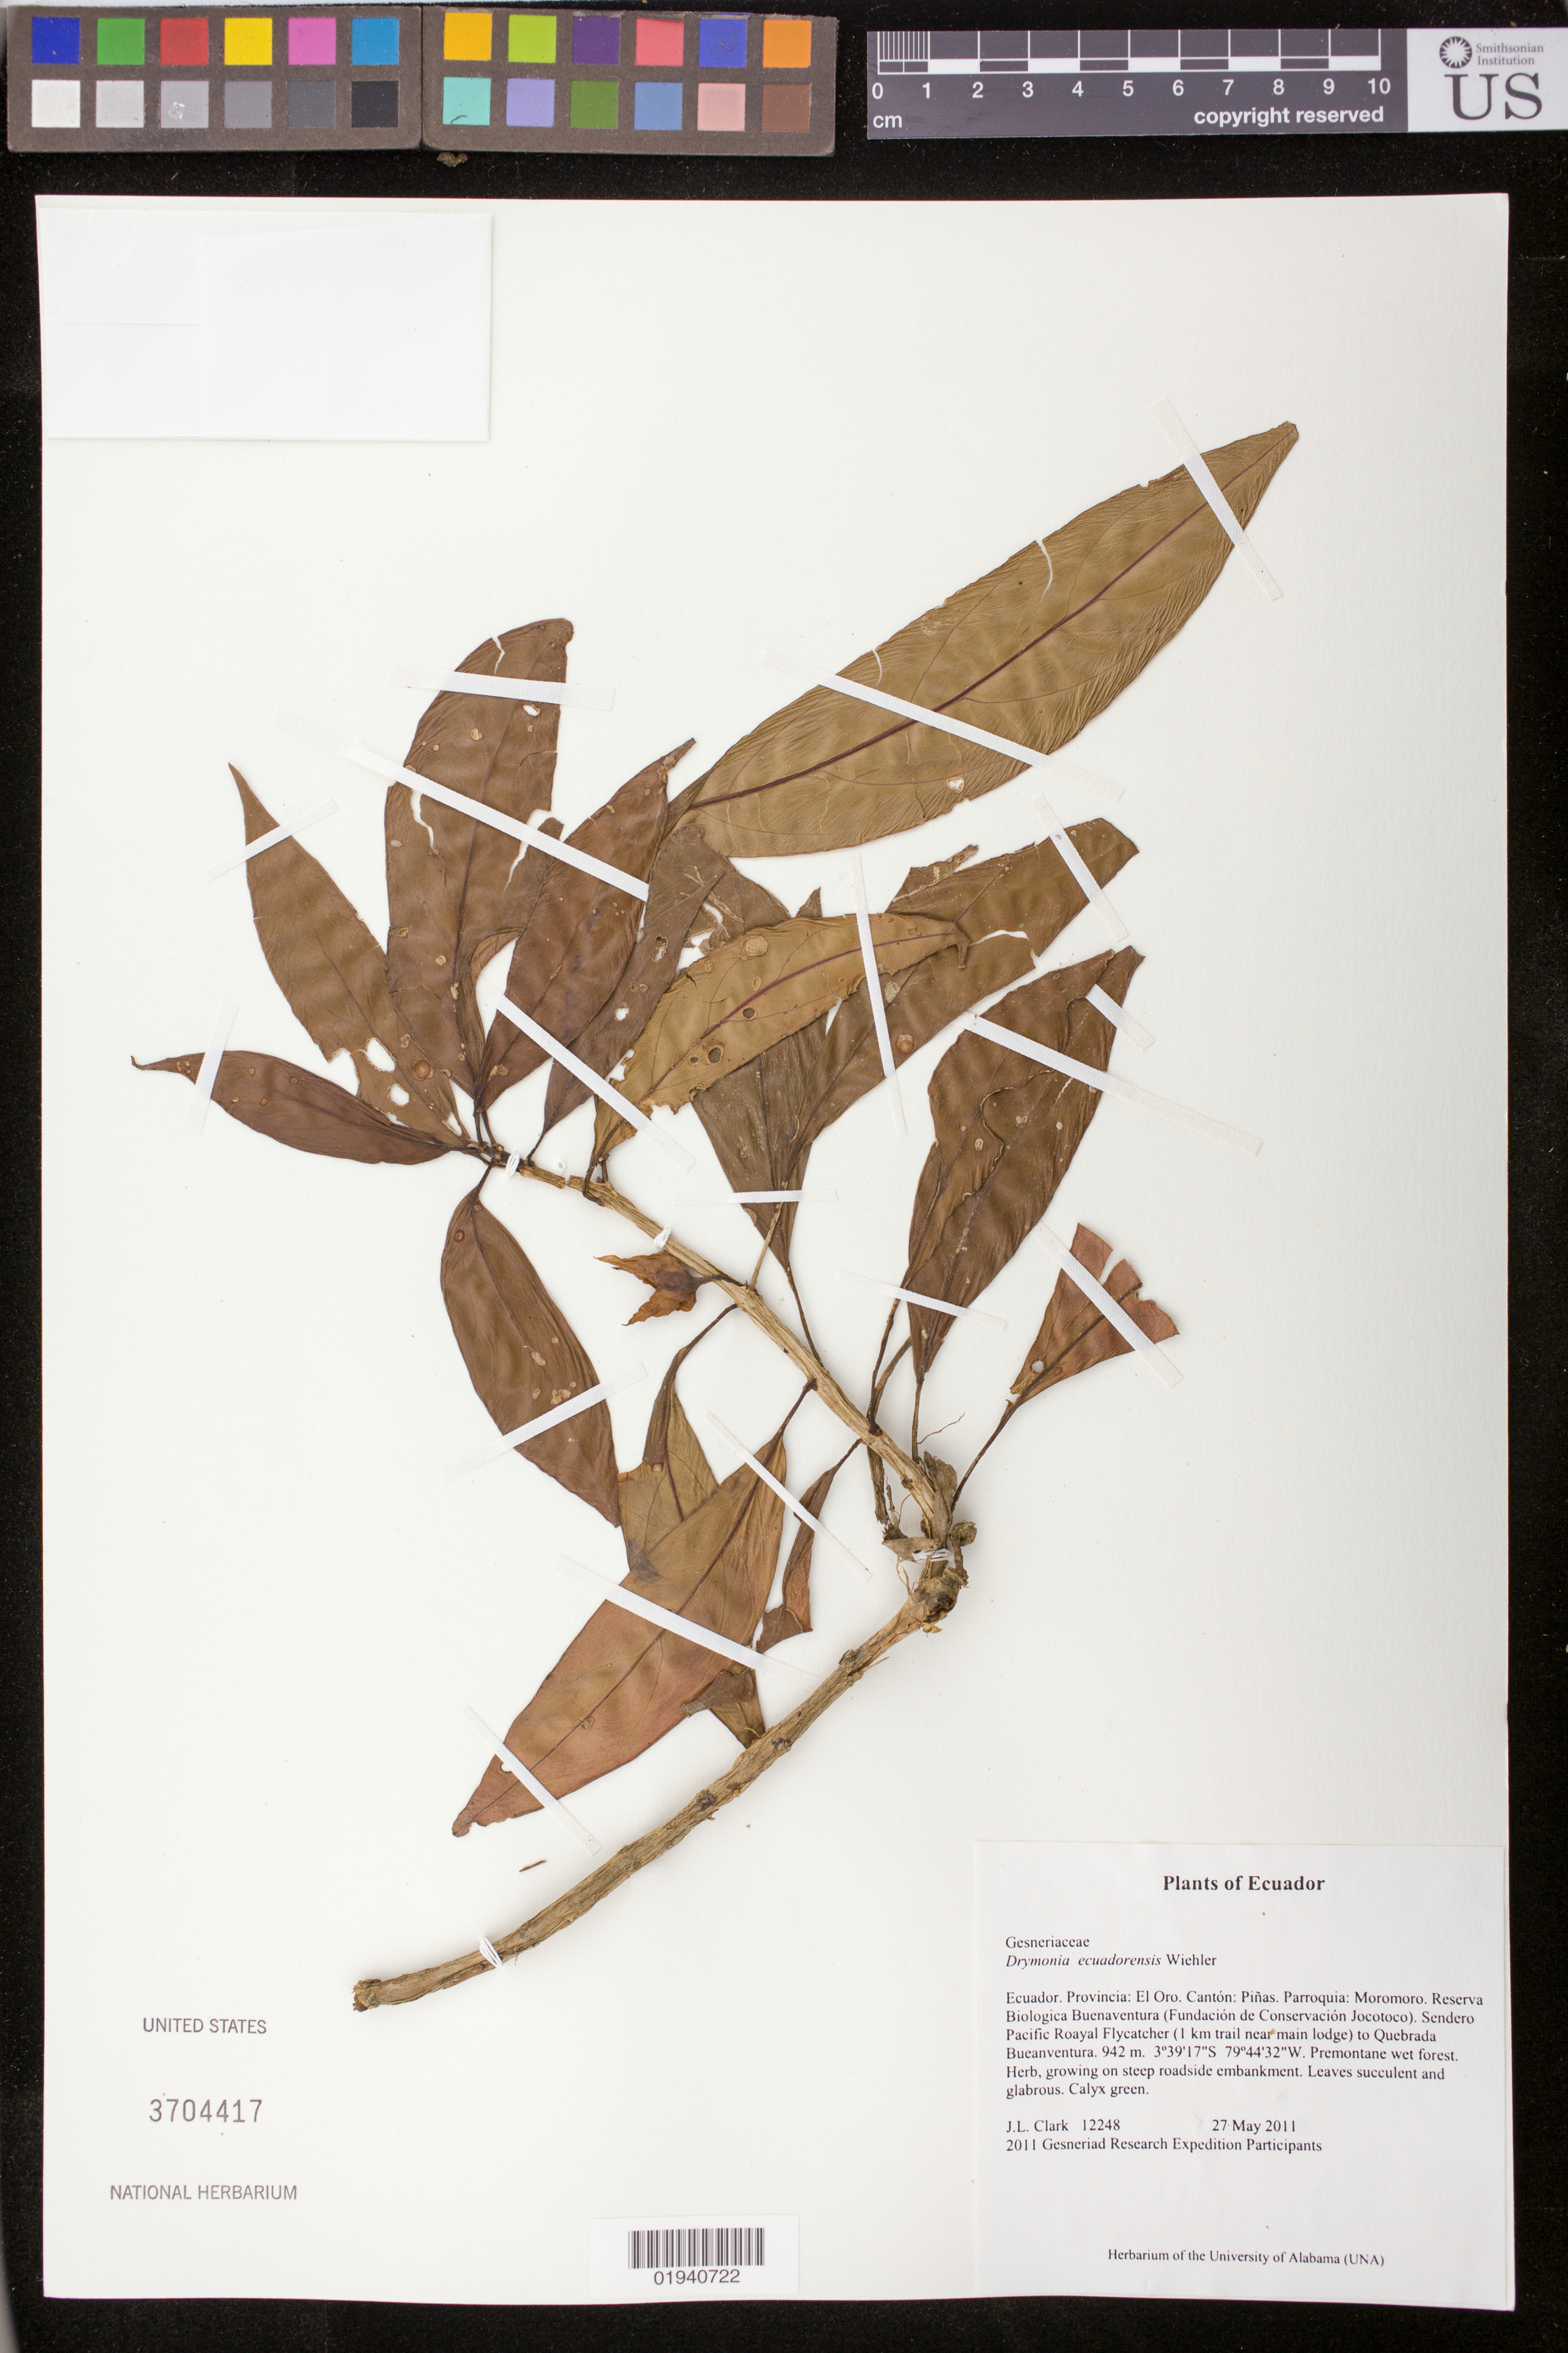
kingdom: Plantae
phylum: Tracheophyta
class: Magnoliopsida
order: Lamiales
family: Gesneriaceae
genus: Drymonia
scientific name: Drymonia ecuadorensis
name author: Wiehler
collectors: J. L. Clark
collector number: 12248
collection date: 2011-05-27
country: Ecuador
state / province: El Oro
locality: Canton: Pinas, Parroquia, Moromoro, Reserva Biologica Buenaventura (Fundacion de Conservacion Jocotoco). Sendero Pacific Roayal Flycatcher (1 km trail near main lodge) to Quebrada Bueanventura.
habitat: Premontane wet forest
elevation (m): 942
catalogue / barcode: US 3704417